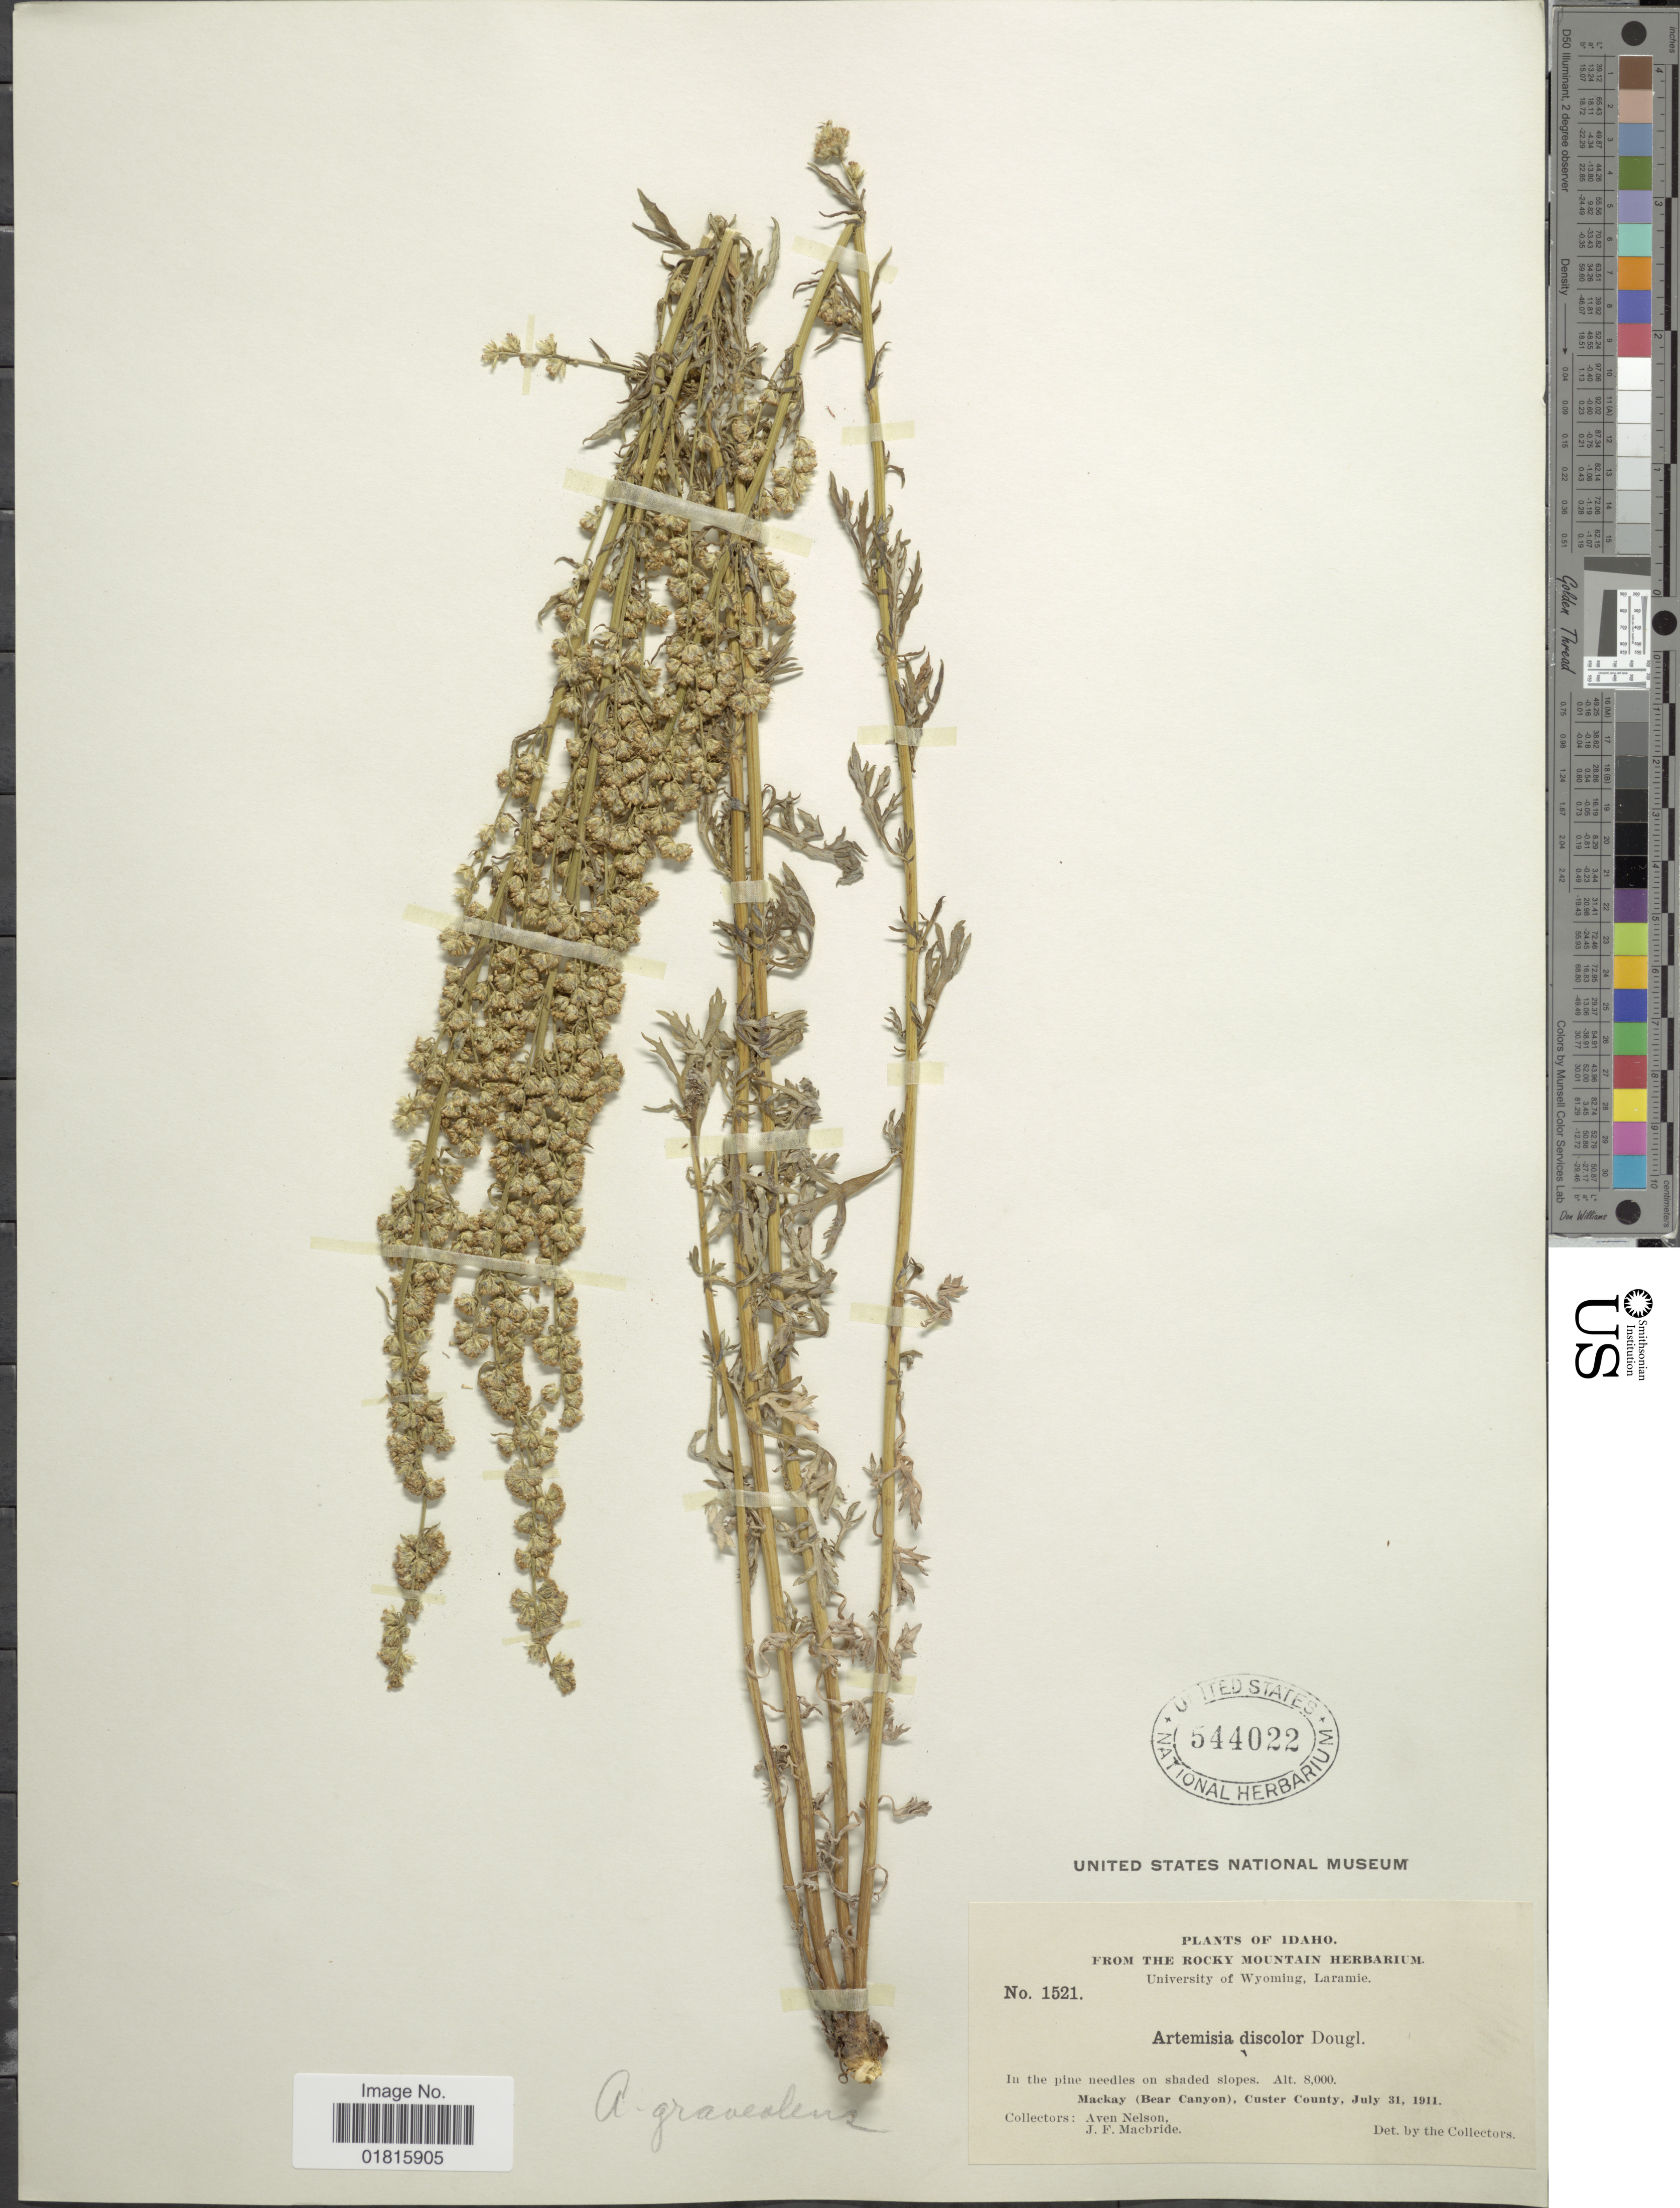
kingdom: Plantae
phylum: Tracheophyta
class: Magnoliopsida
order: Asterales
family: Asteraceae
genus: Artemisia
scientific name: Artemisia graveolens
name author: Rydb.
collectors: A. Nelson & J. F. Macbride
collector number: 1521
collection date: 1911-07-31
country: United States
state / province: Idaho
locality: In the pine needles on shaded slopes, Mackay (Bear Canyon), Custer County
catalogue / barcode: US 544022